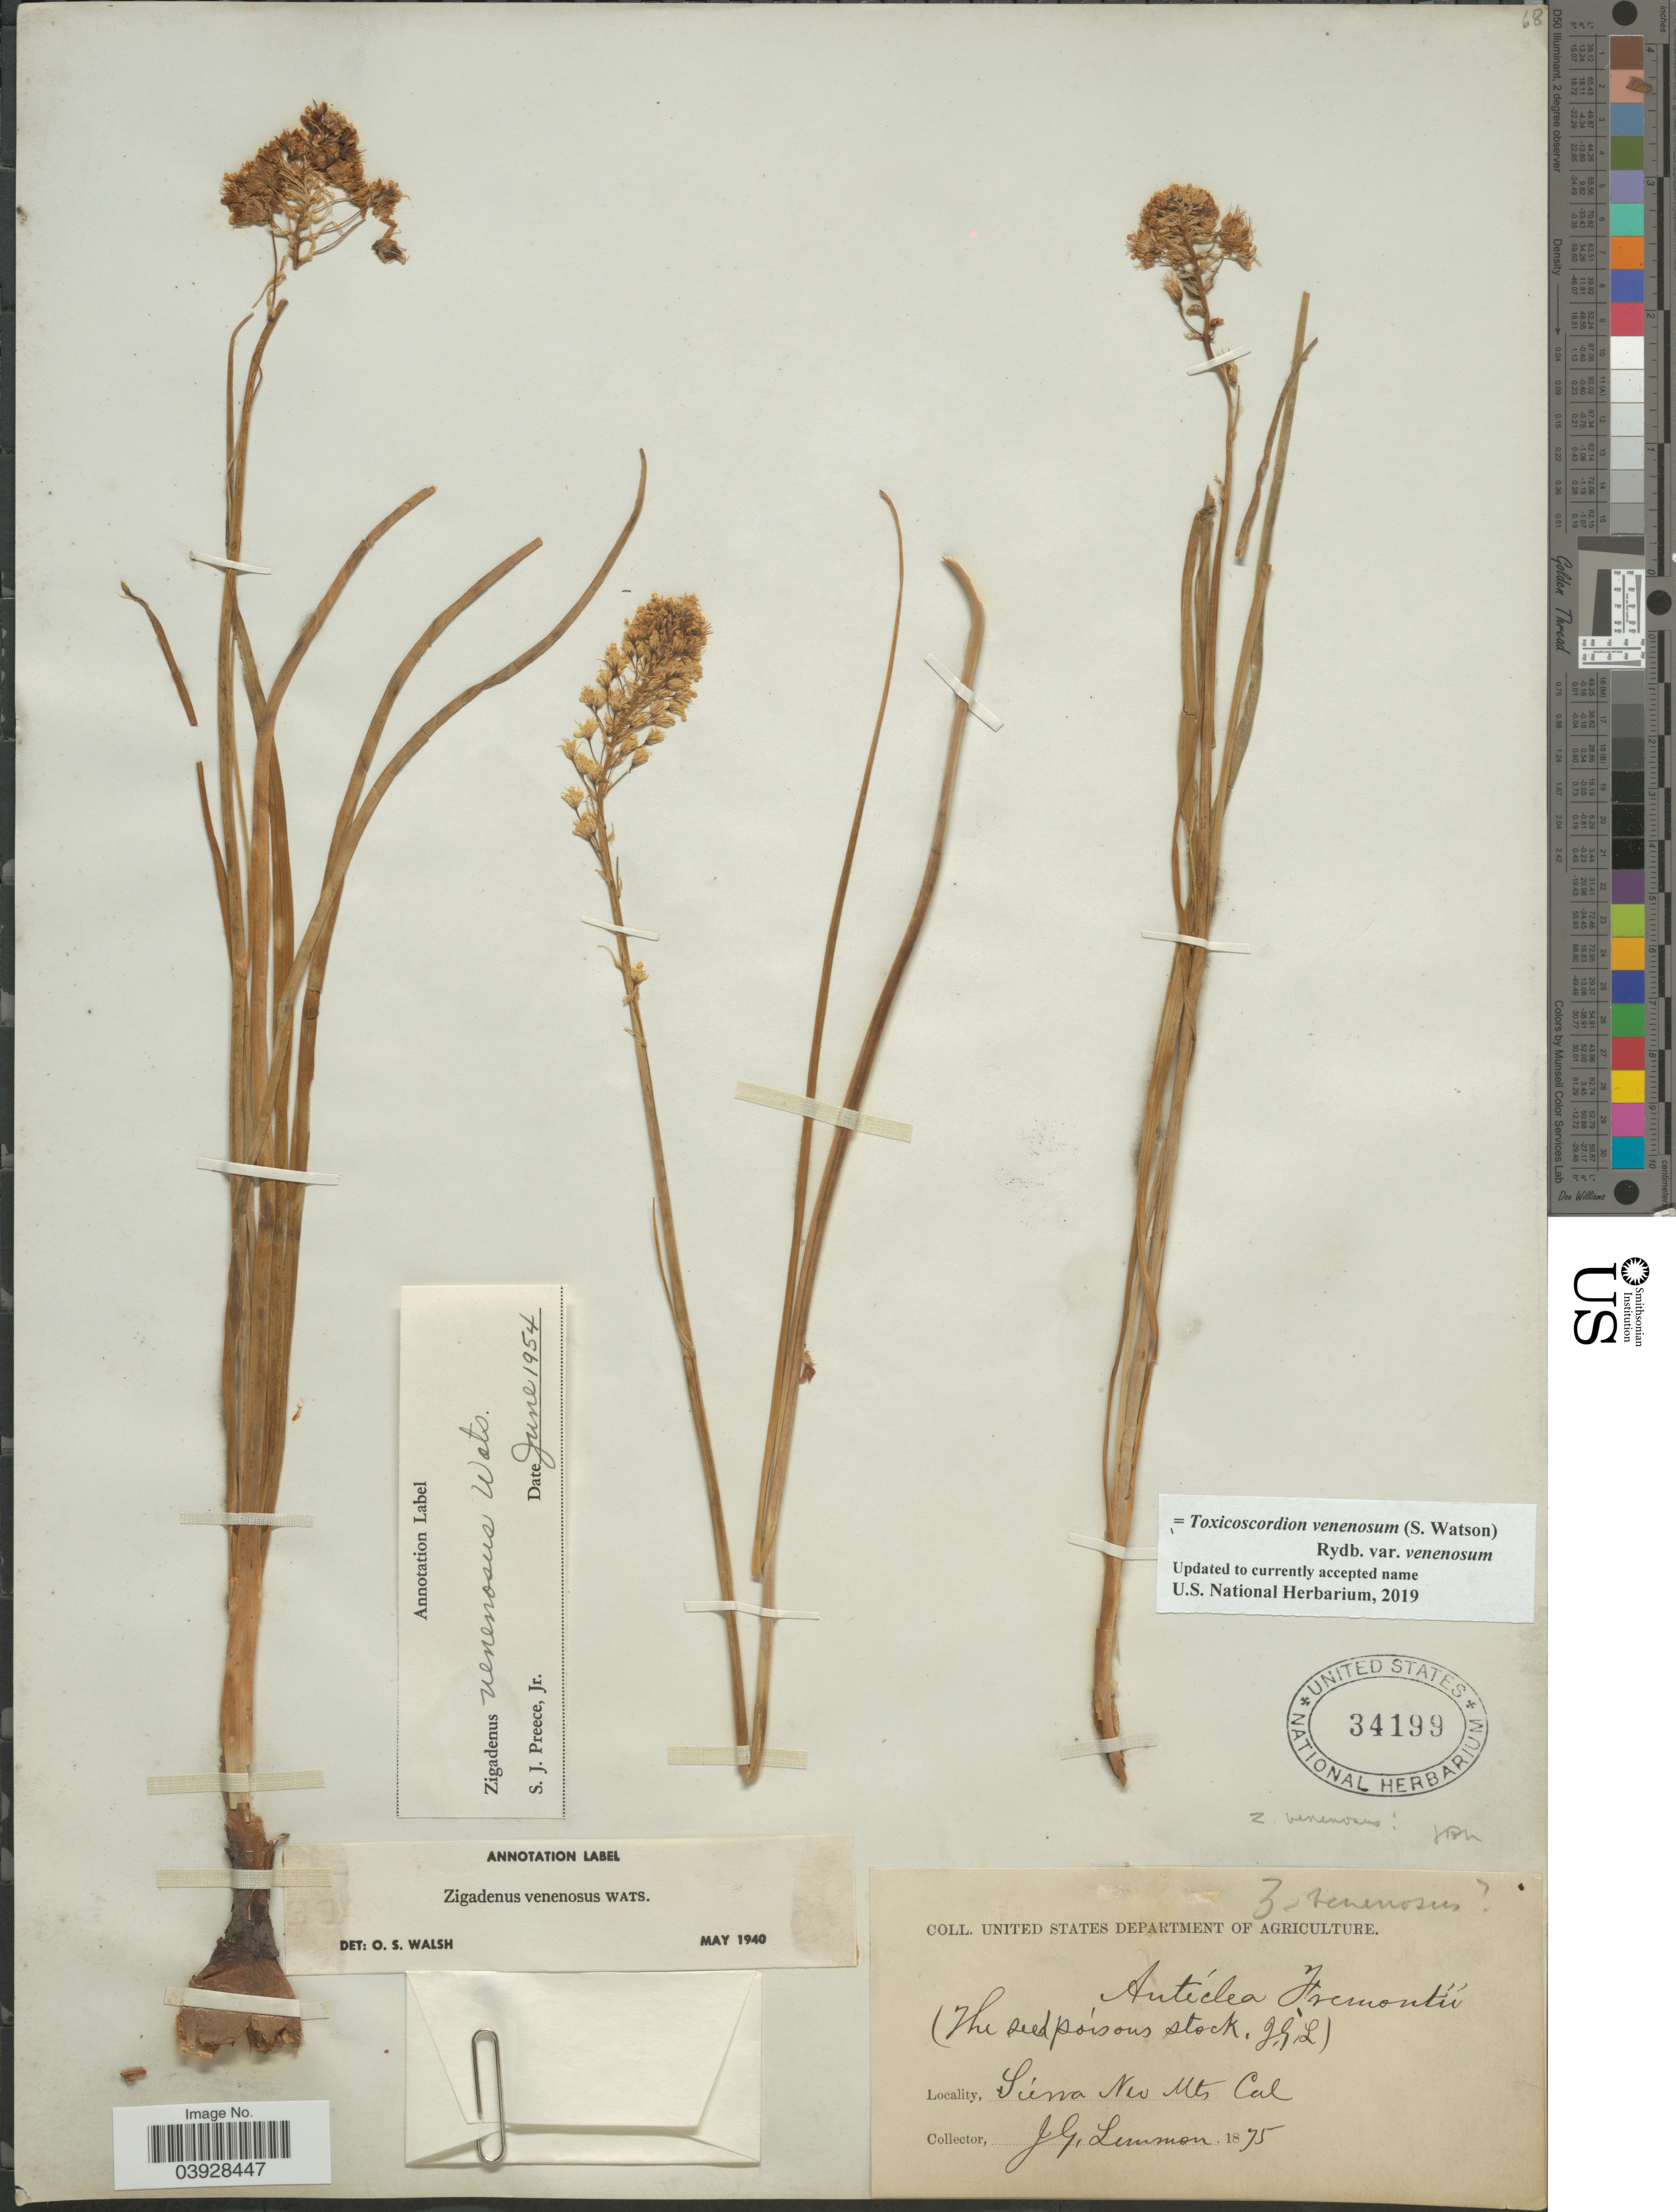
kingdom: Plantae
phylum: Tracheophyta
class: Liliopsida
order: Liliales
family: Melanthiaceae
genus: Toxicoscordion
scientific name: Toxicoscordion venenosum var. gramineum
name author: (Rydb.) Brasher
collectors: J. Lemmon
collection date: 1875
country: United States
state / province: California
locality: Sierra Nev Mts.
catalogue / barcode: US 34199